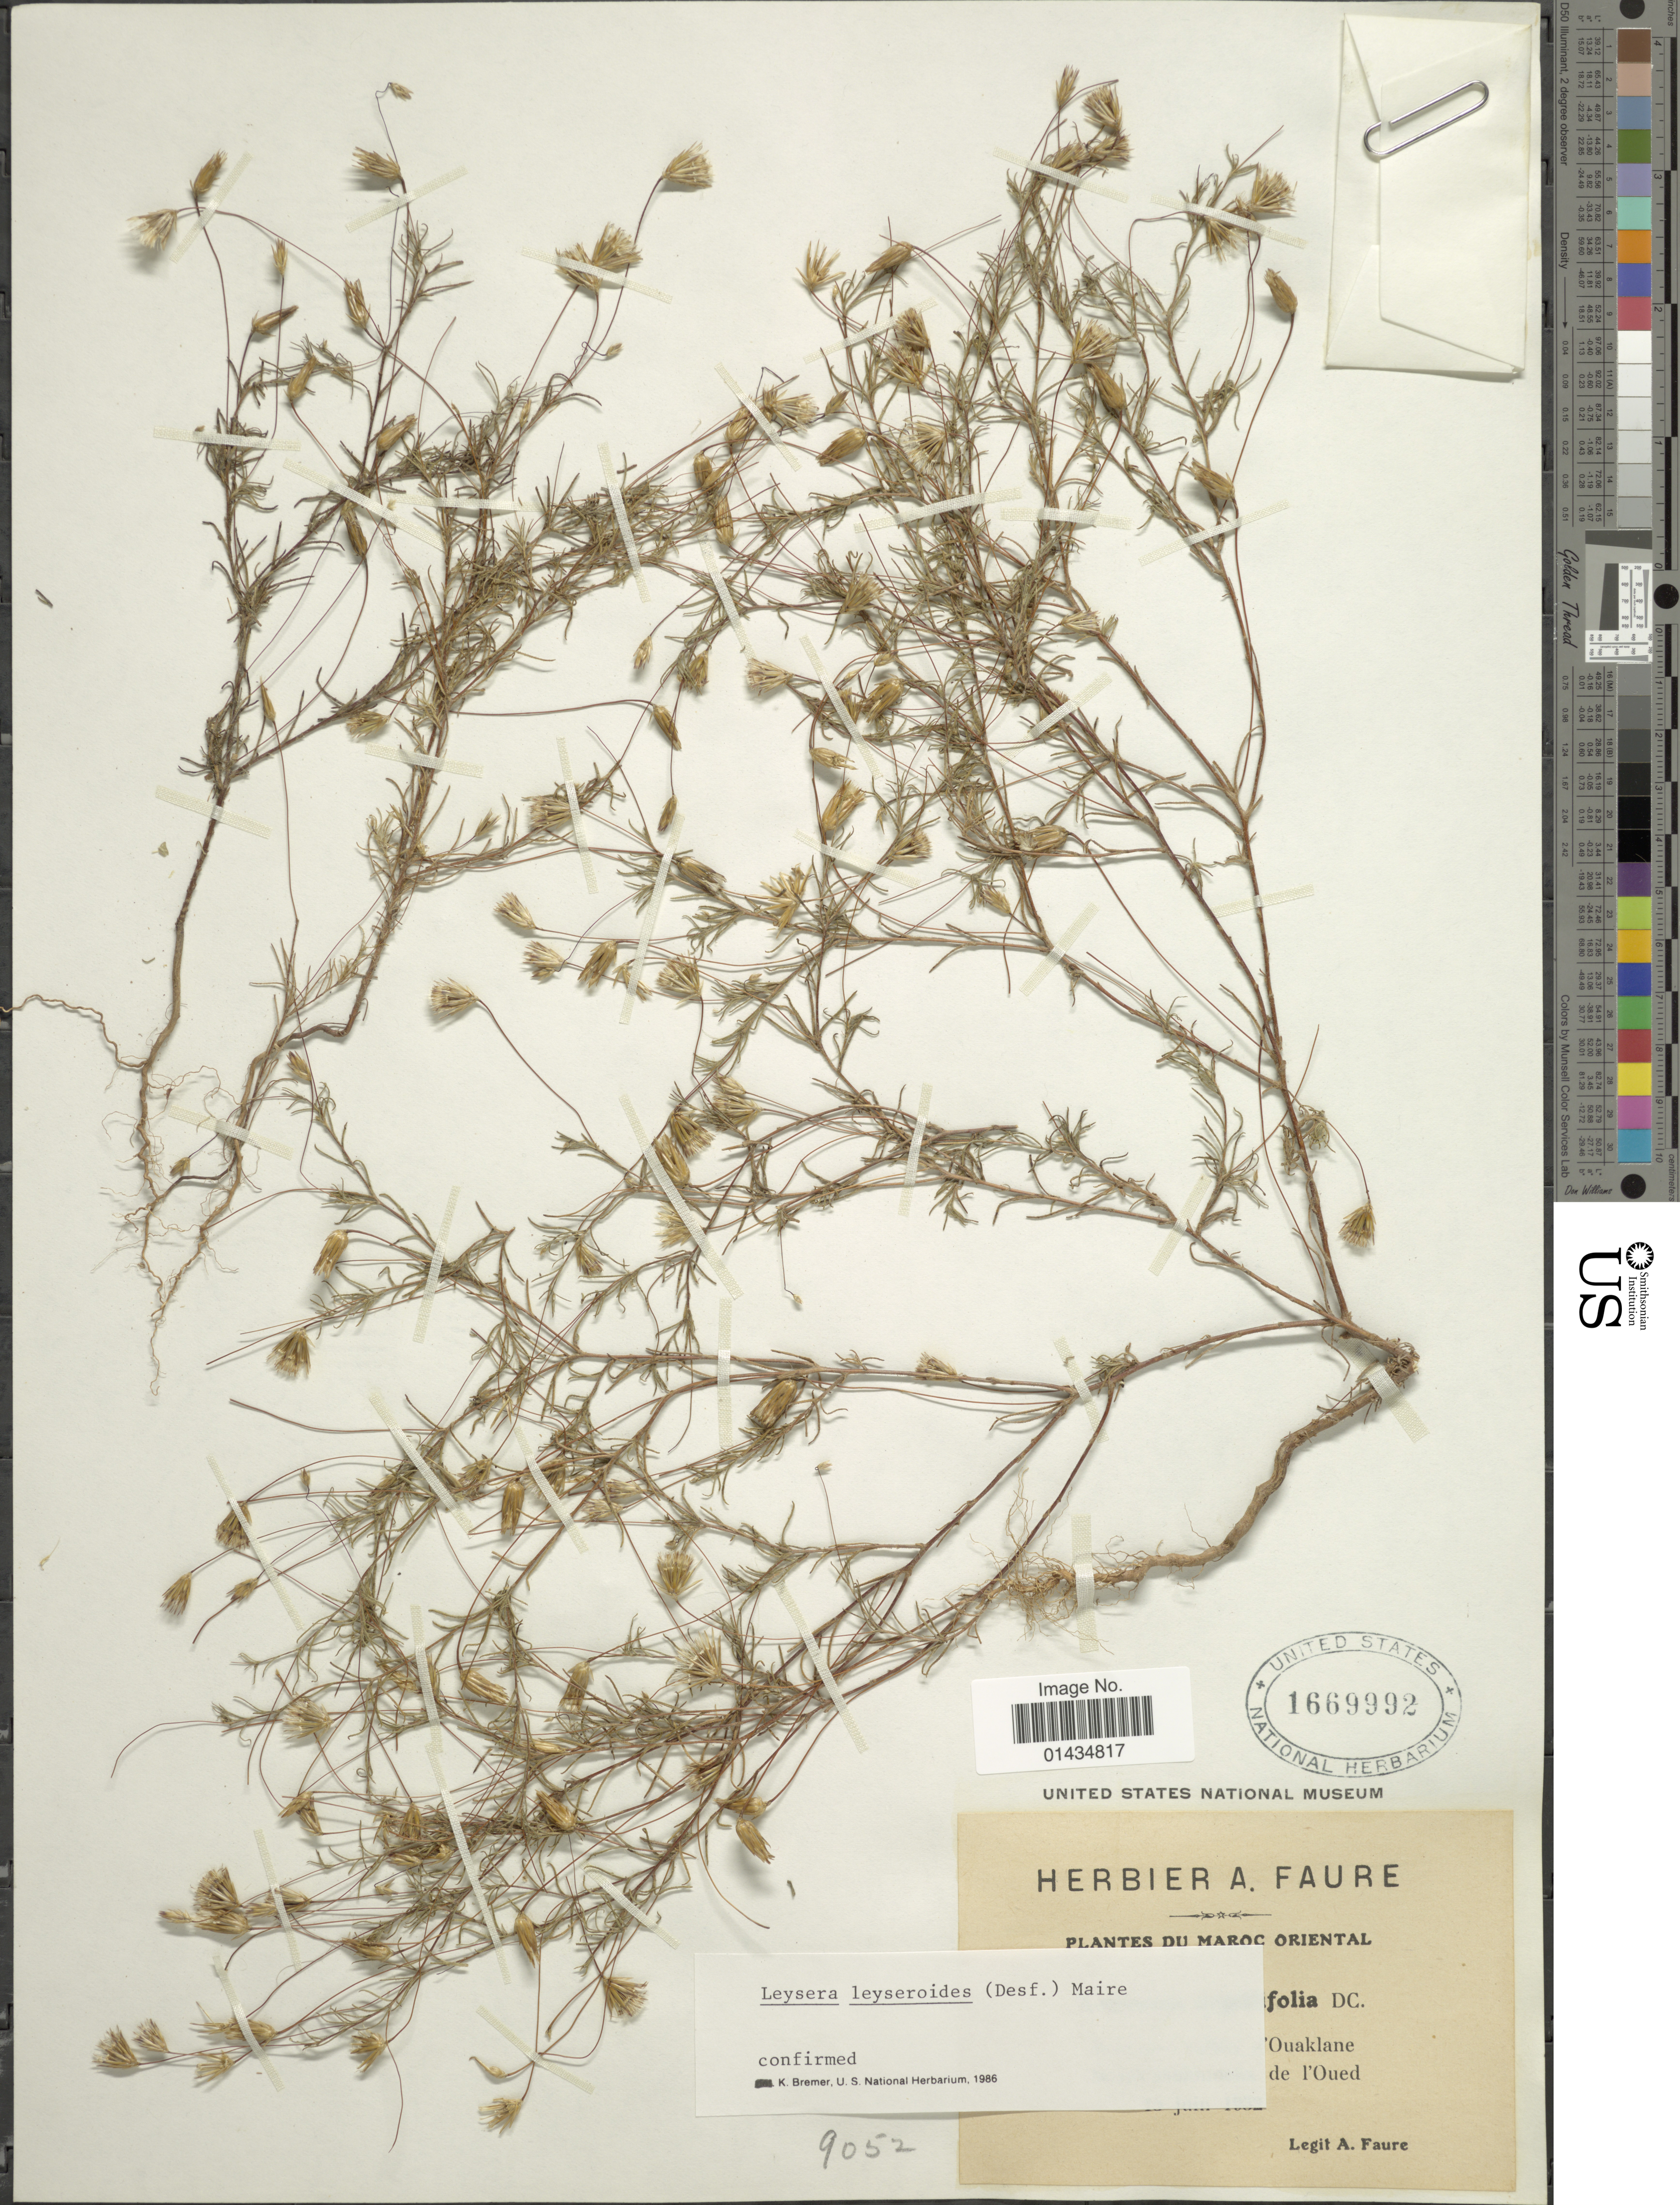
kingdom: Plantae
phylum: Tracheophyta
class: Magnoliopsida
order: Asterales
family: Asteraceae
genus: Leysera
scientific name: Leysera leyseroides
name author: (Desf.) Maire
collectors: A. Faure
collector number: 9052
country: Morocco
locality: Du mAroc Oriental, Ouuklane, de l'Oued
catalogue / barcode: US 1669992